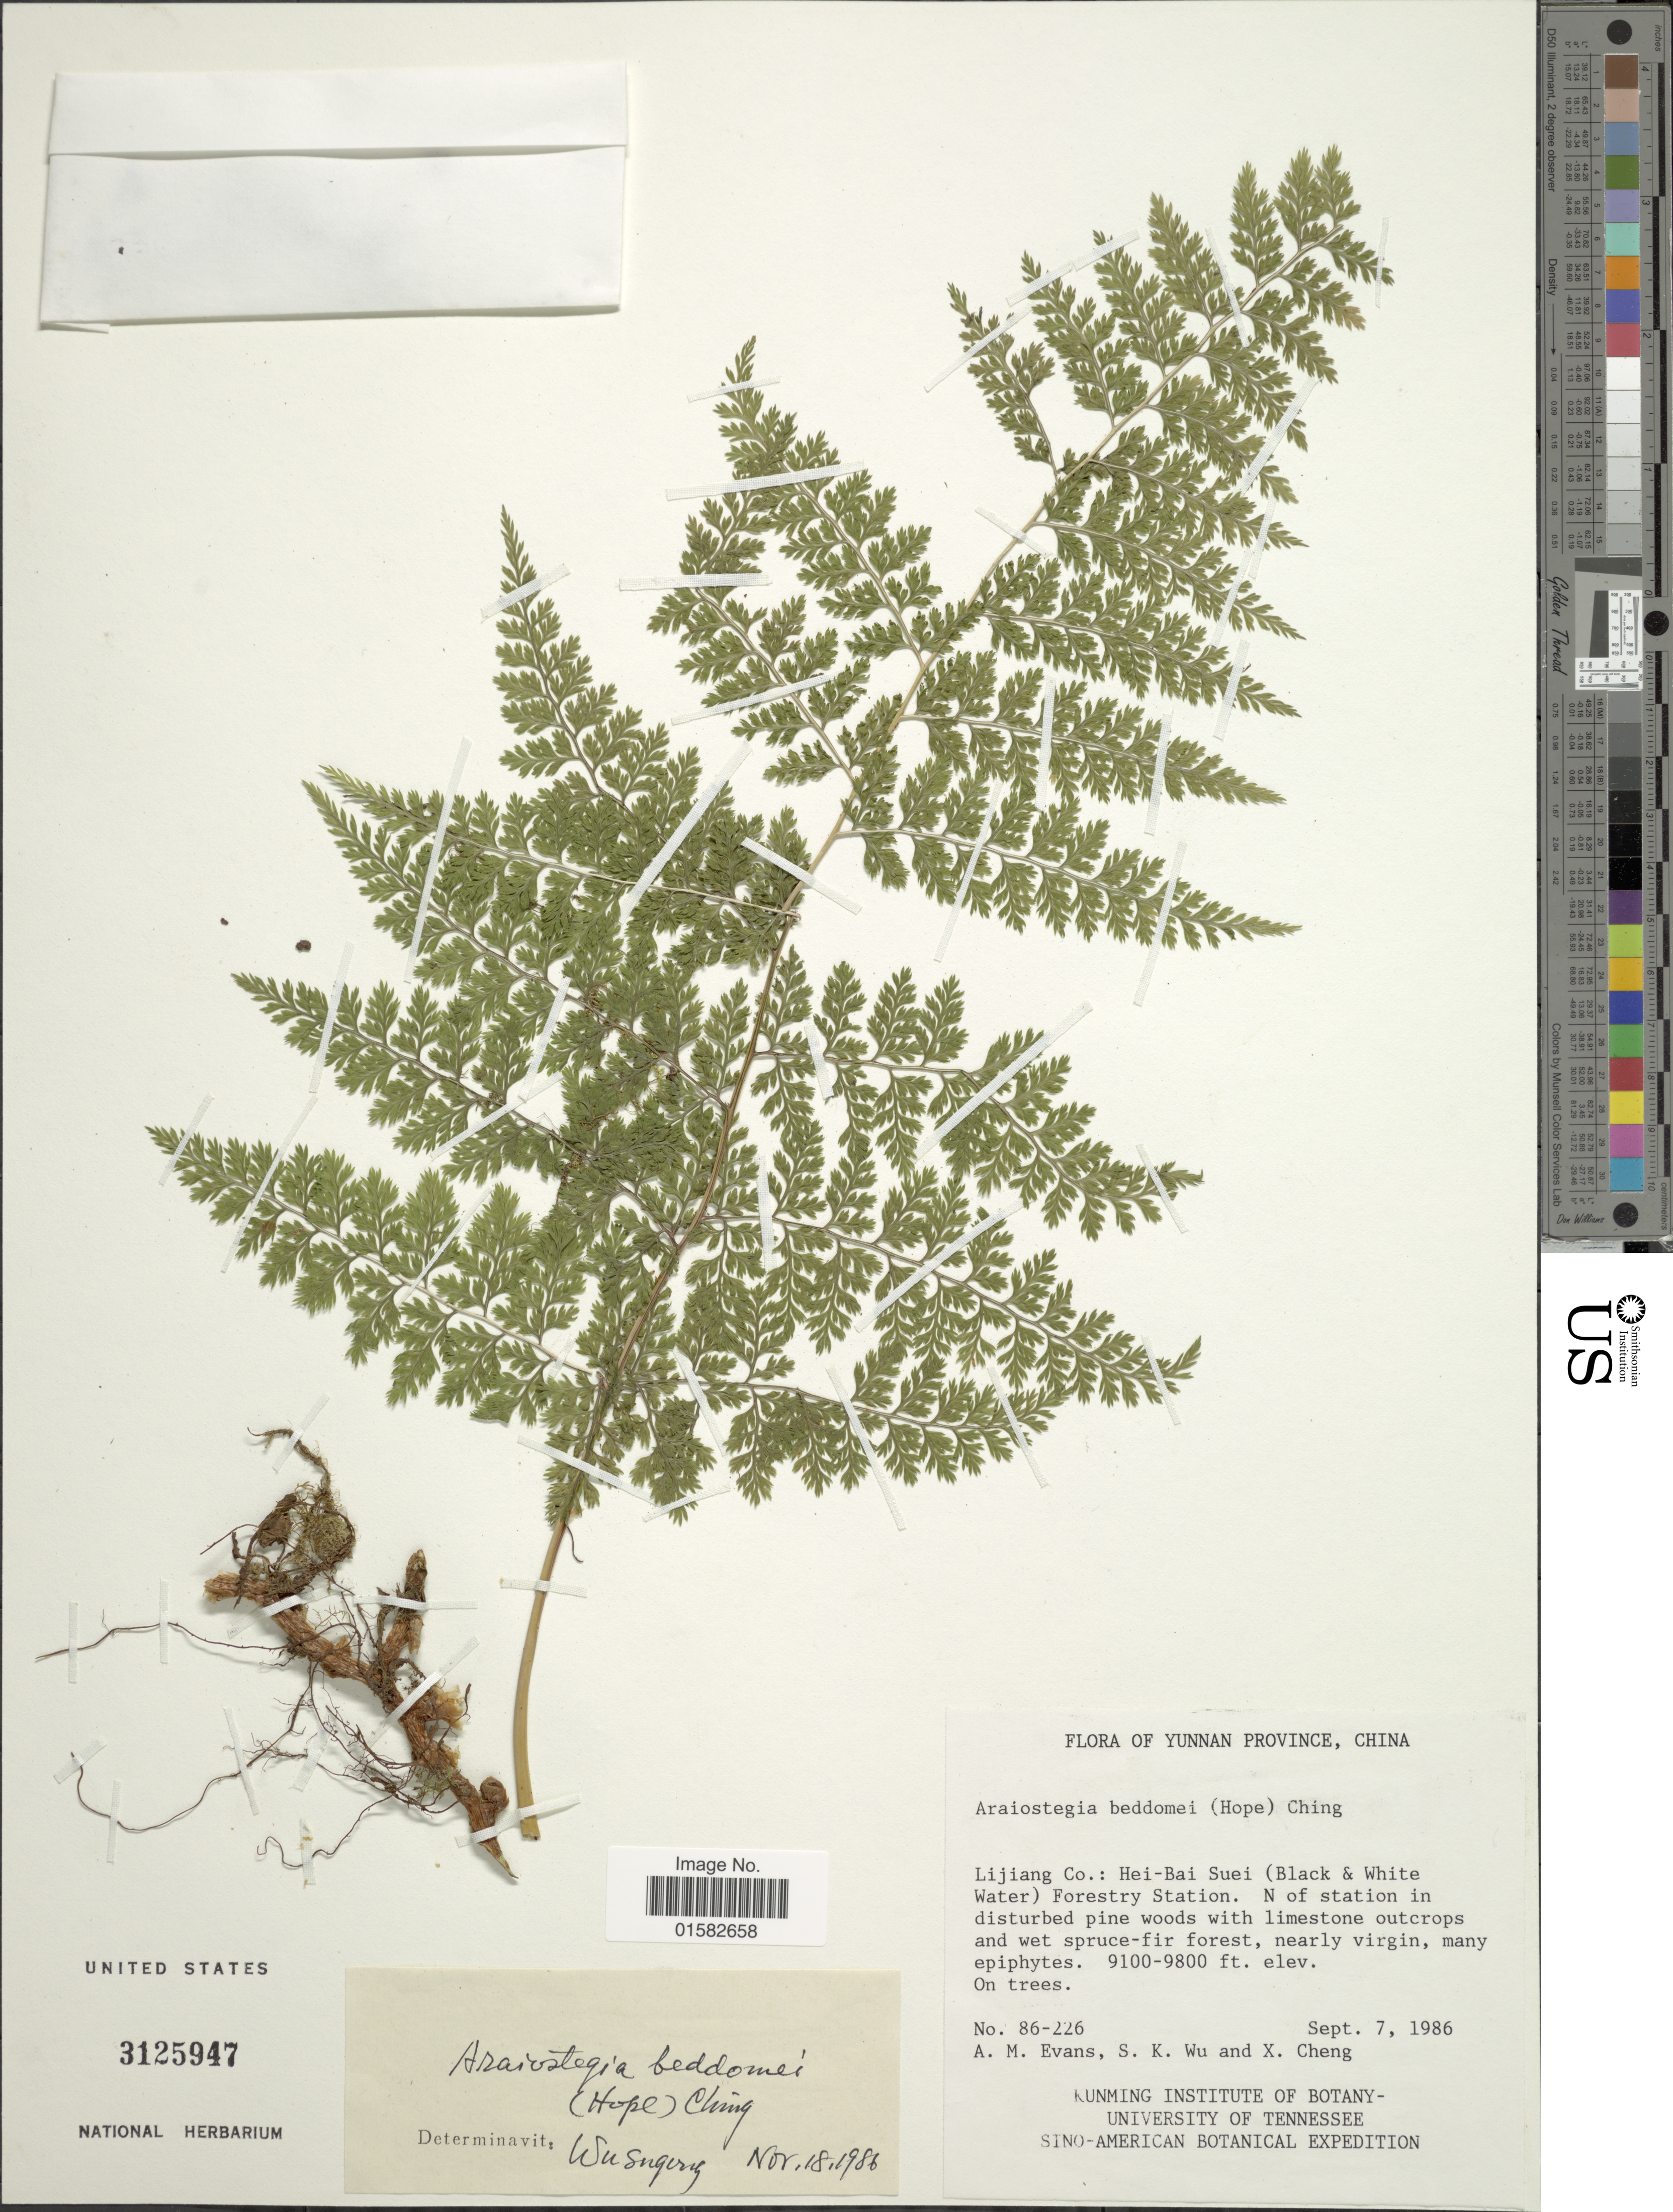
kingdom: Plantae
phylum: Tracheophyta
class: Polypodiopsida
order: Polypodiales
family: Davalliaceae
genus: Davallia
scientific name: Davallia beddomei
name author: C. Hope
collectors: A. M. Evans, S. K. Wu & X. Cheng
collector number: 86-226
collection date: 1986-09-07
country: China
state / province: Yunnan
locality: Yunnan Province, Lijiang Co.: Hei-Bai Suei ( Balck & White Water ) Forestry Station, N of station in disturbed pine woods with limestone outcrops and wet psruce - fir forest, nearly Virgin, Many epiphytes.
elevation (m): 2774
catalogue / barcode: US 31259747